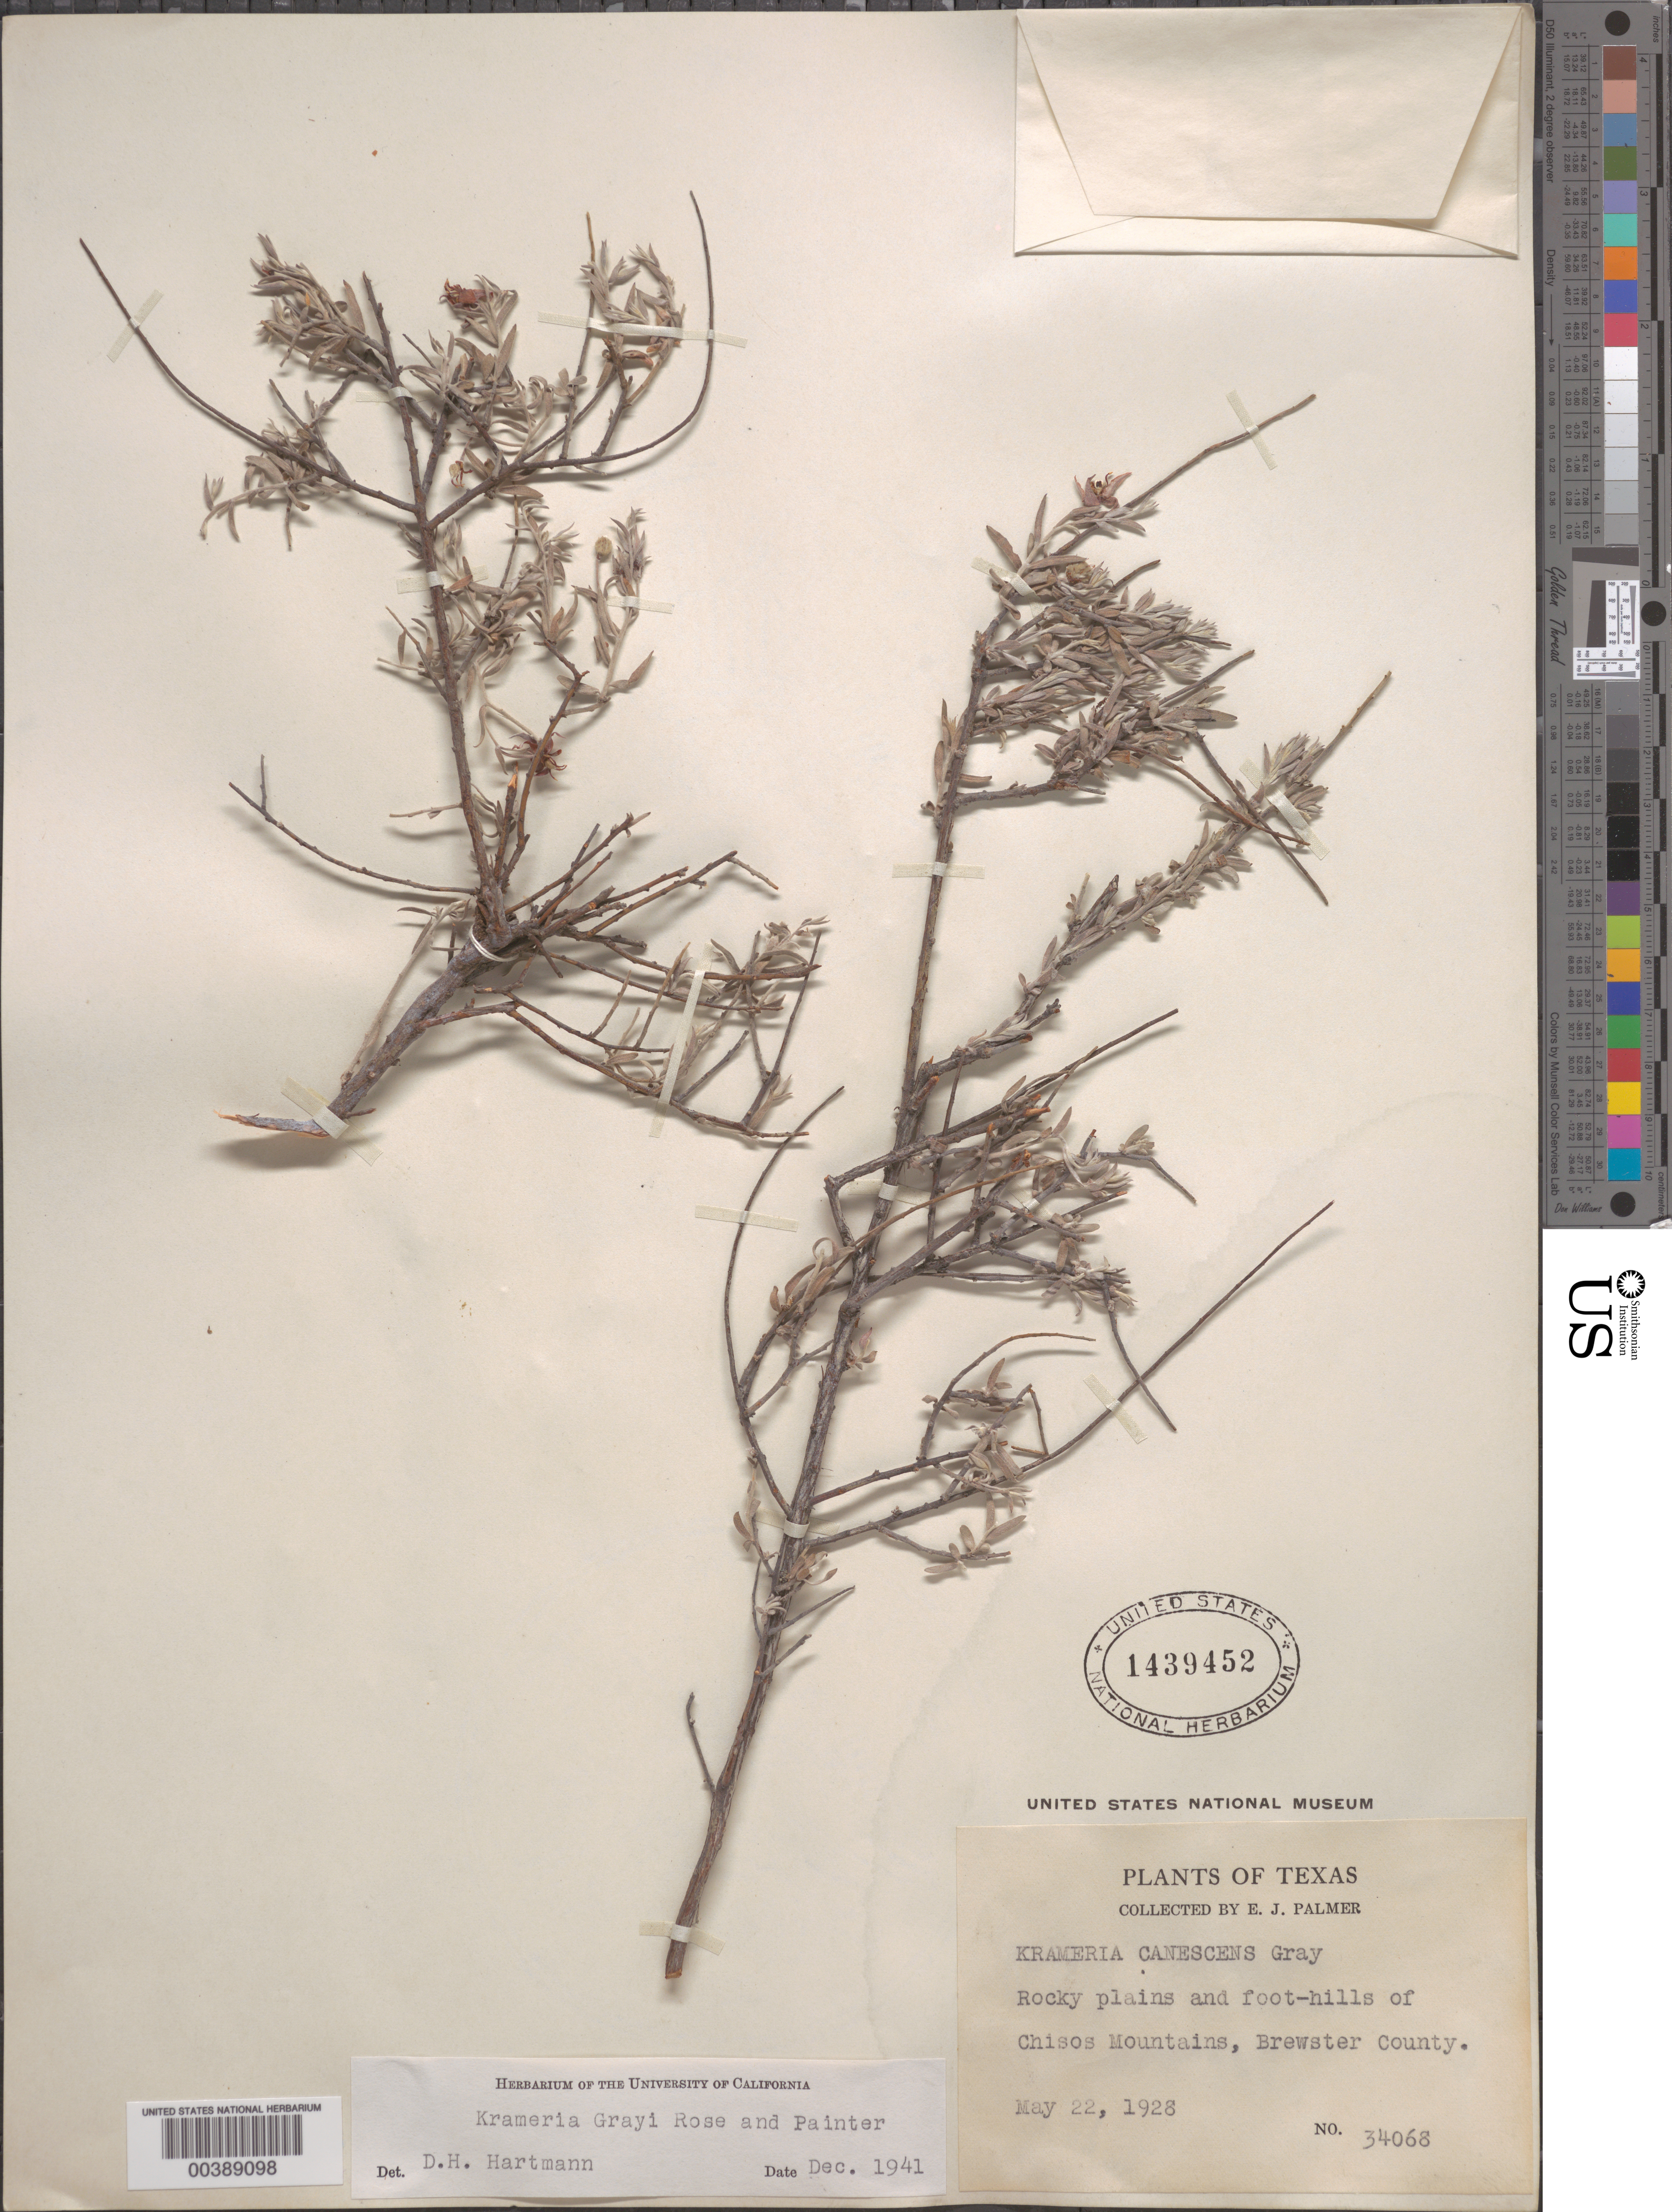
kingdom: Plantae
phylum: Tracheophyta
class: Magnoliopsida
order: Zygophyllales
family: Krameriaceae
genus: Krameria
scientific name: Krameria grayi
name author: Rose & J.H. Painter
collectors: E. J. Palmer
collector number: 34068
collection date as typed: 22 May 1928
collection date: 1928-05-22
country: United States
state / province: Texas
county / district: Brewster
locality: Chisos mountains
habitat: Rocky plains and foot hills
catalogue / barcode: US 1439452